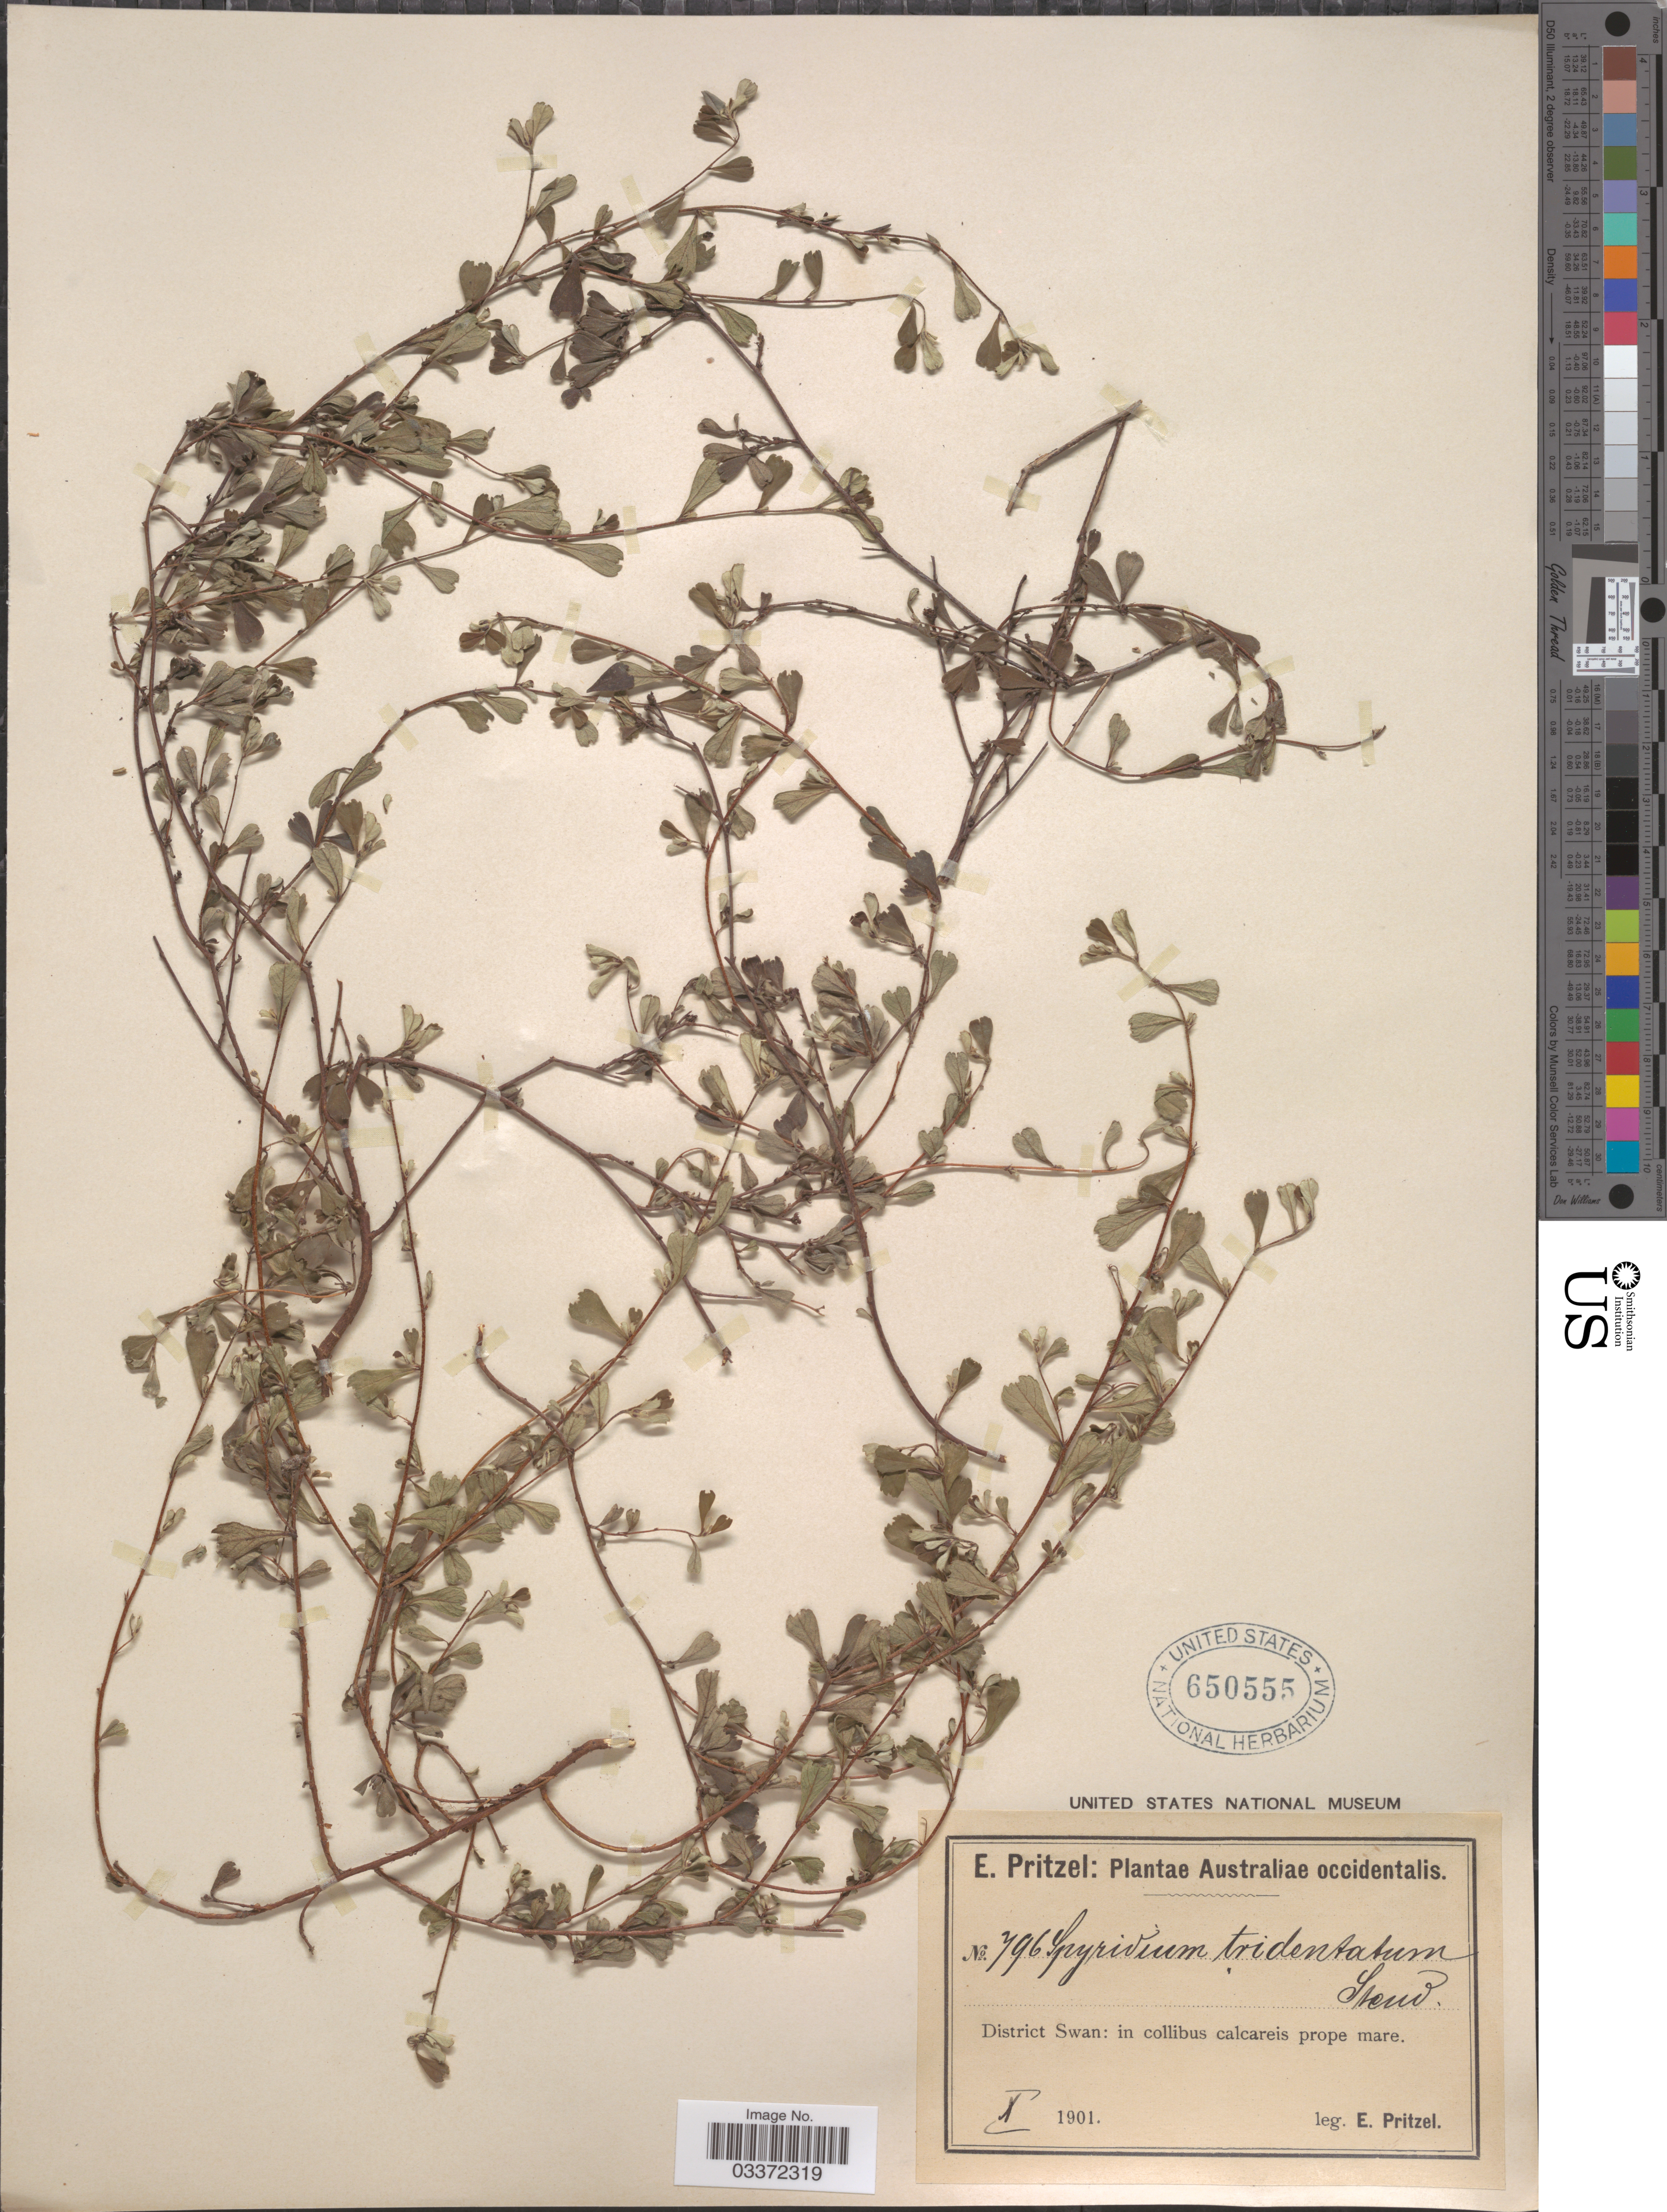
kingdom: Plantae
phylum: Tracheophyta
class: Magnoliopsida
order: Rosales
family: Rhamnaceae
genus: Spyridium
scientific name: Spyridium tridentatum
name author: Benth.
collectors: E. G. Pritzel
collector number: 796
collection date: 1901-10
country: Australia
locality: District Swan: in collibus calcareis prope mare.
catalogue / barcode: US 650555